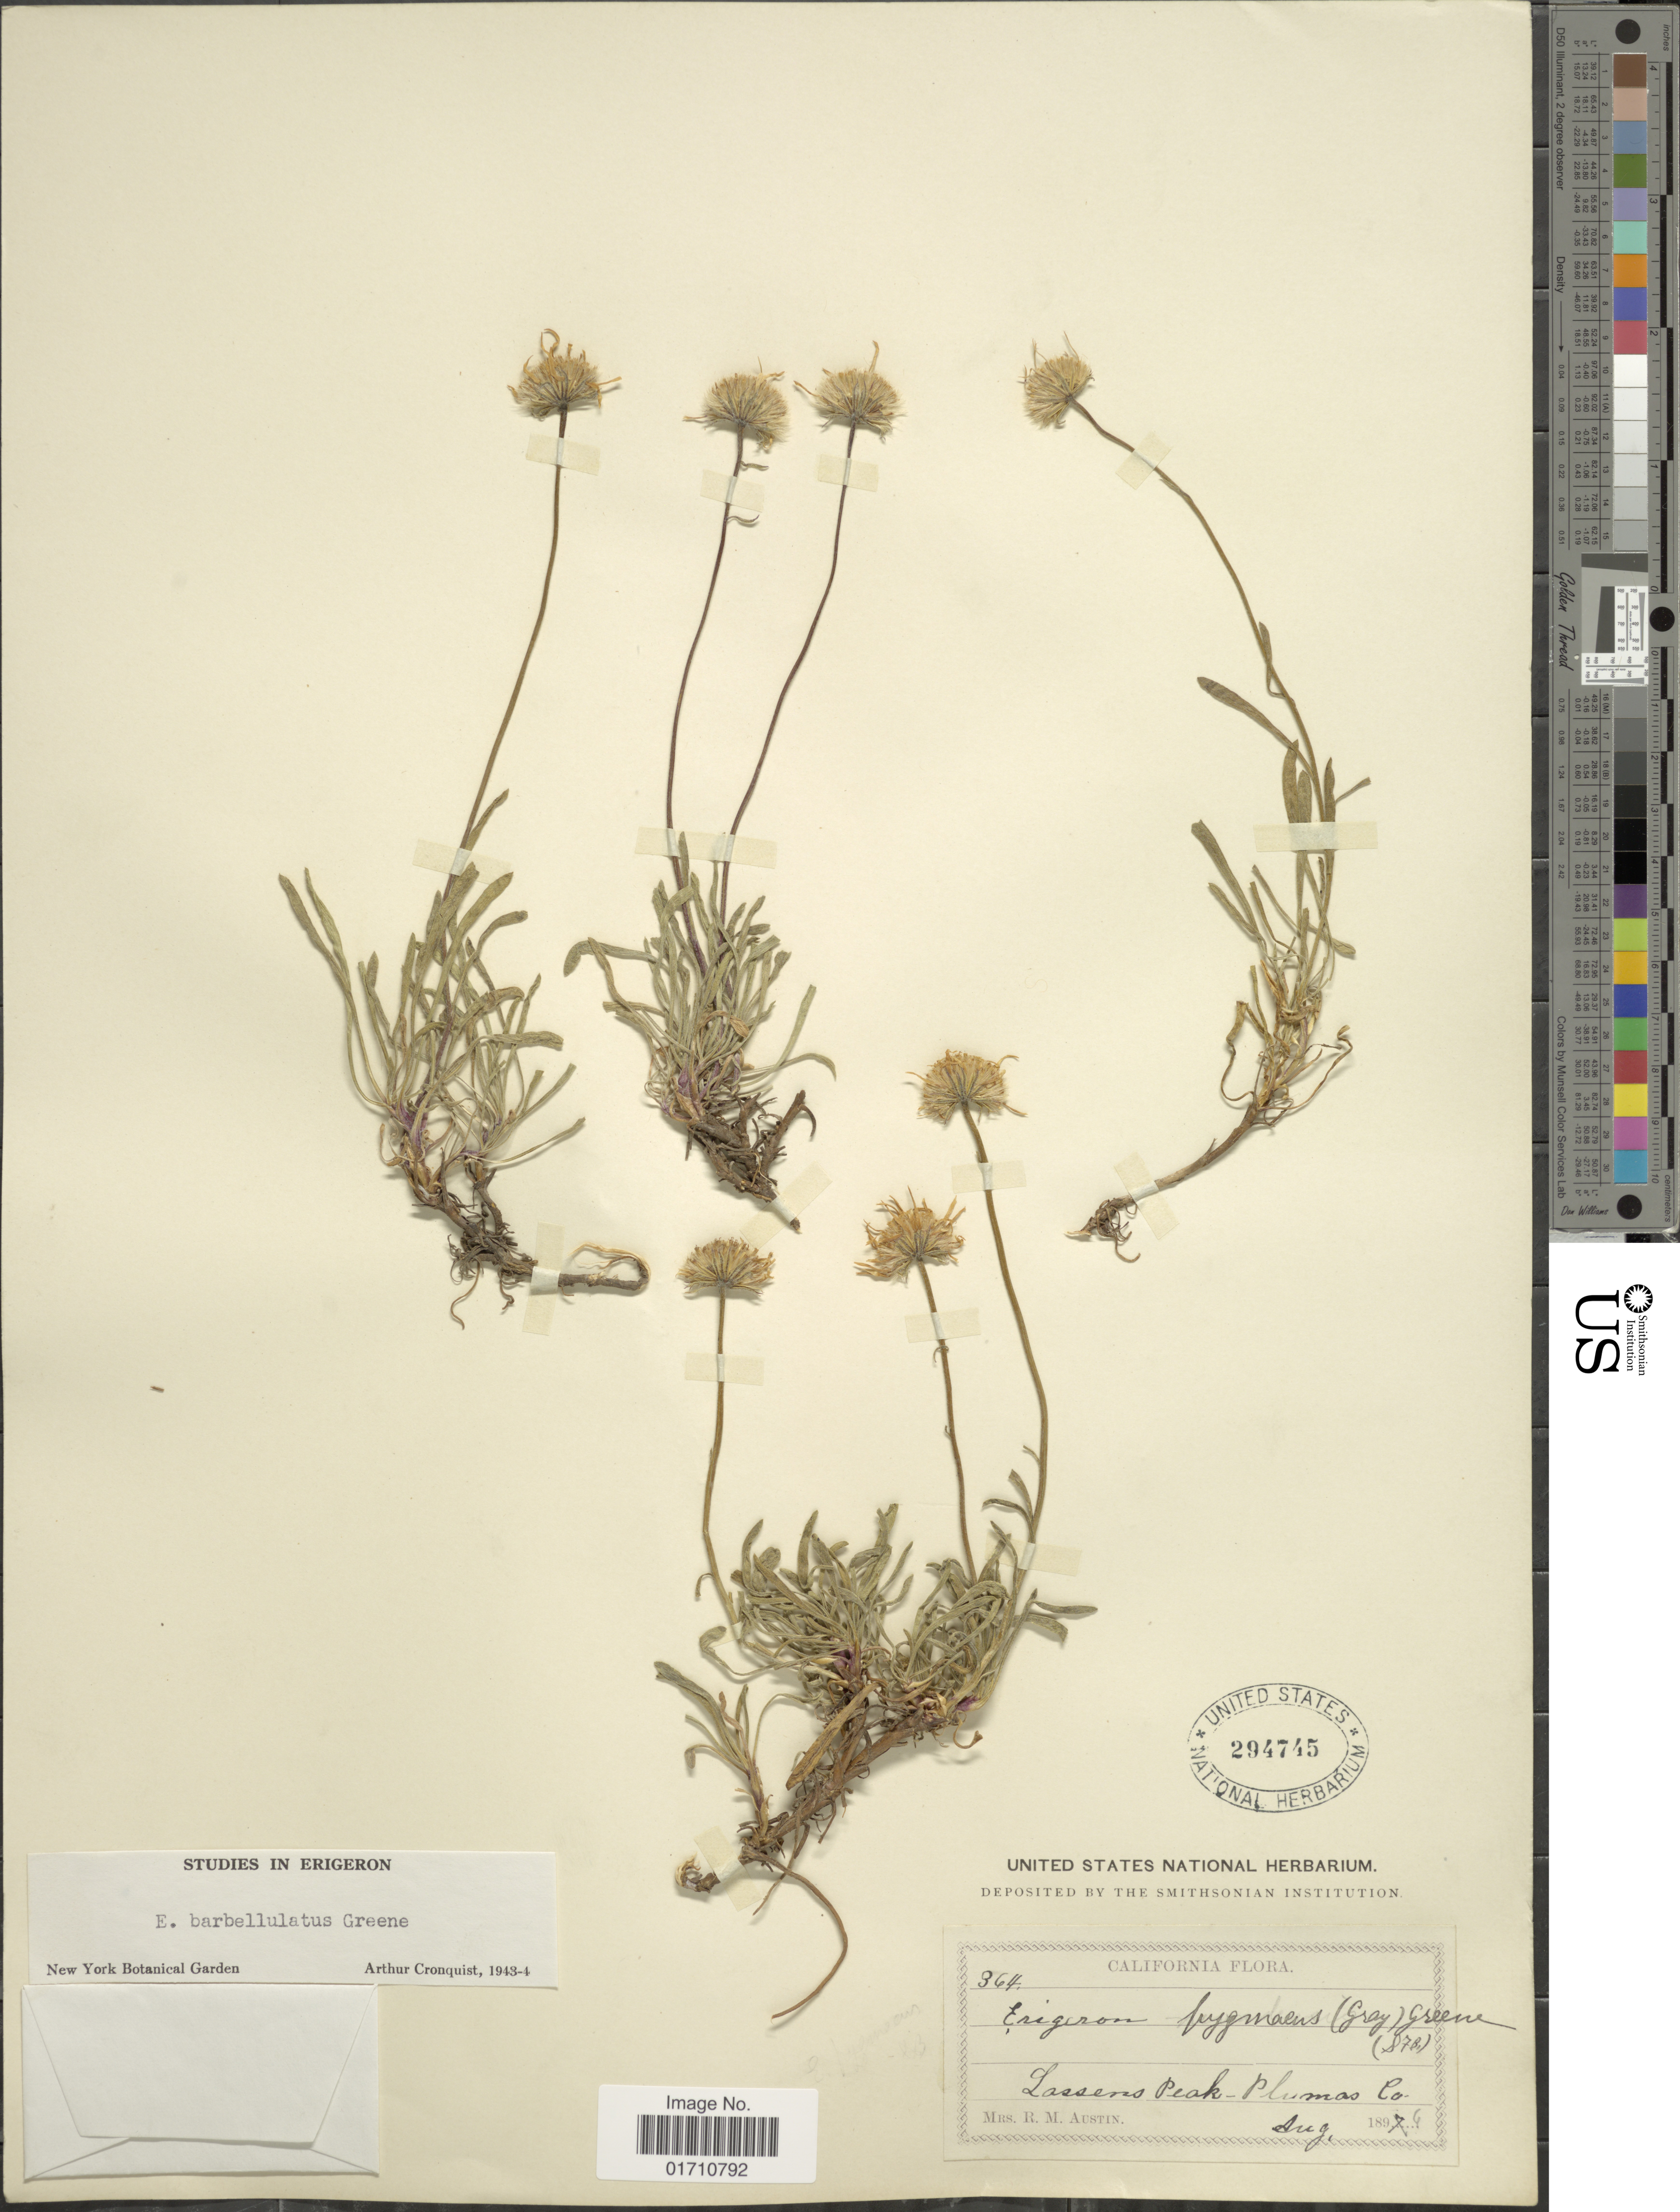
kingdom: Plantae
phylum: Tracheophyta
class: Magnoliopsida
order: Asterales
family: Asteraceae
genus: Erigeron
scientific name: Erigeron barbellulatus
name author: Greene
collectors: R. Austin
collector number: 364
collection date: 1876-08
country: United States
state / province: California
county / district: Plumas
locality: Lassers Peak - Plumas Co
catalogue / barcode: US 294745